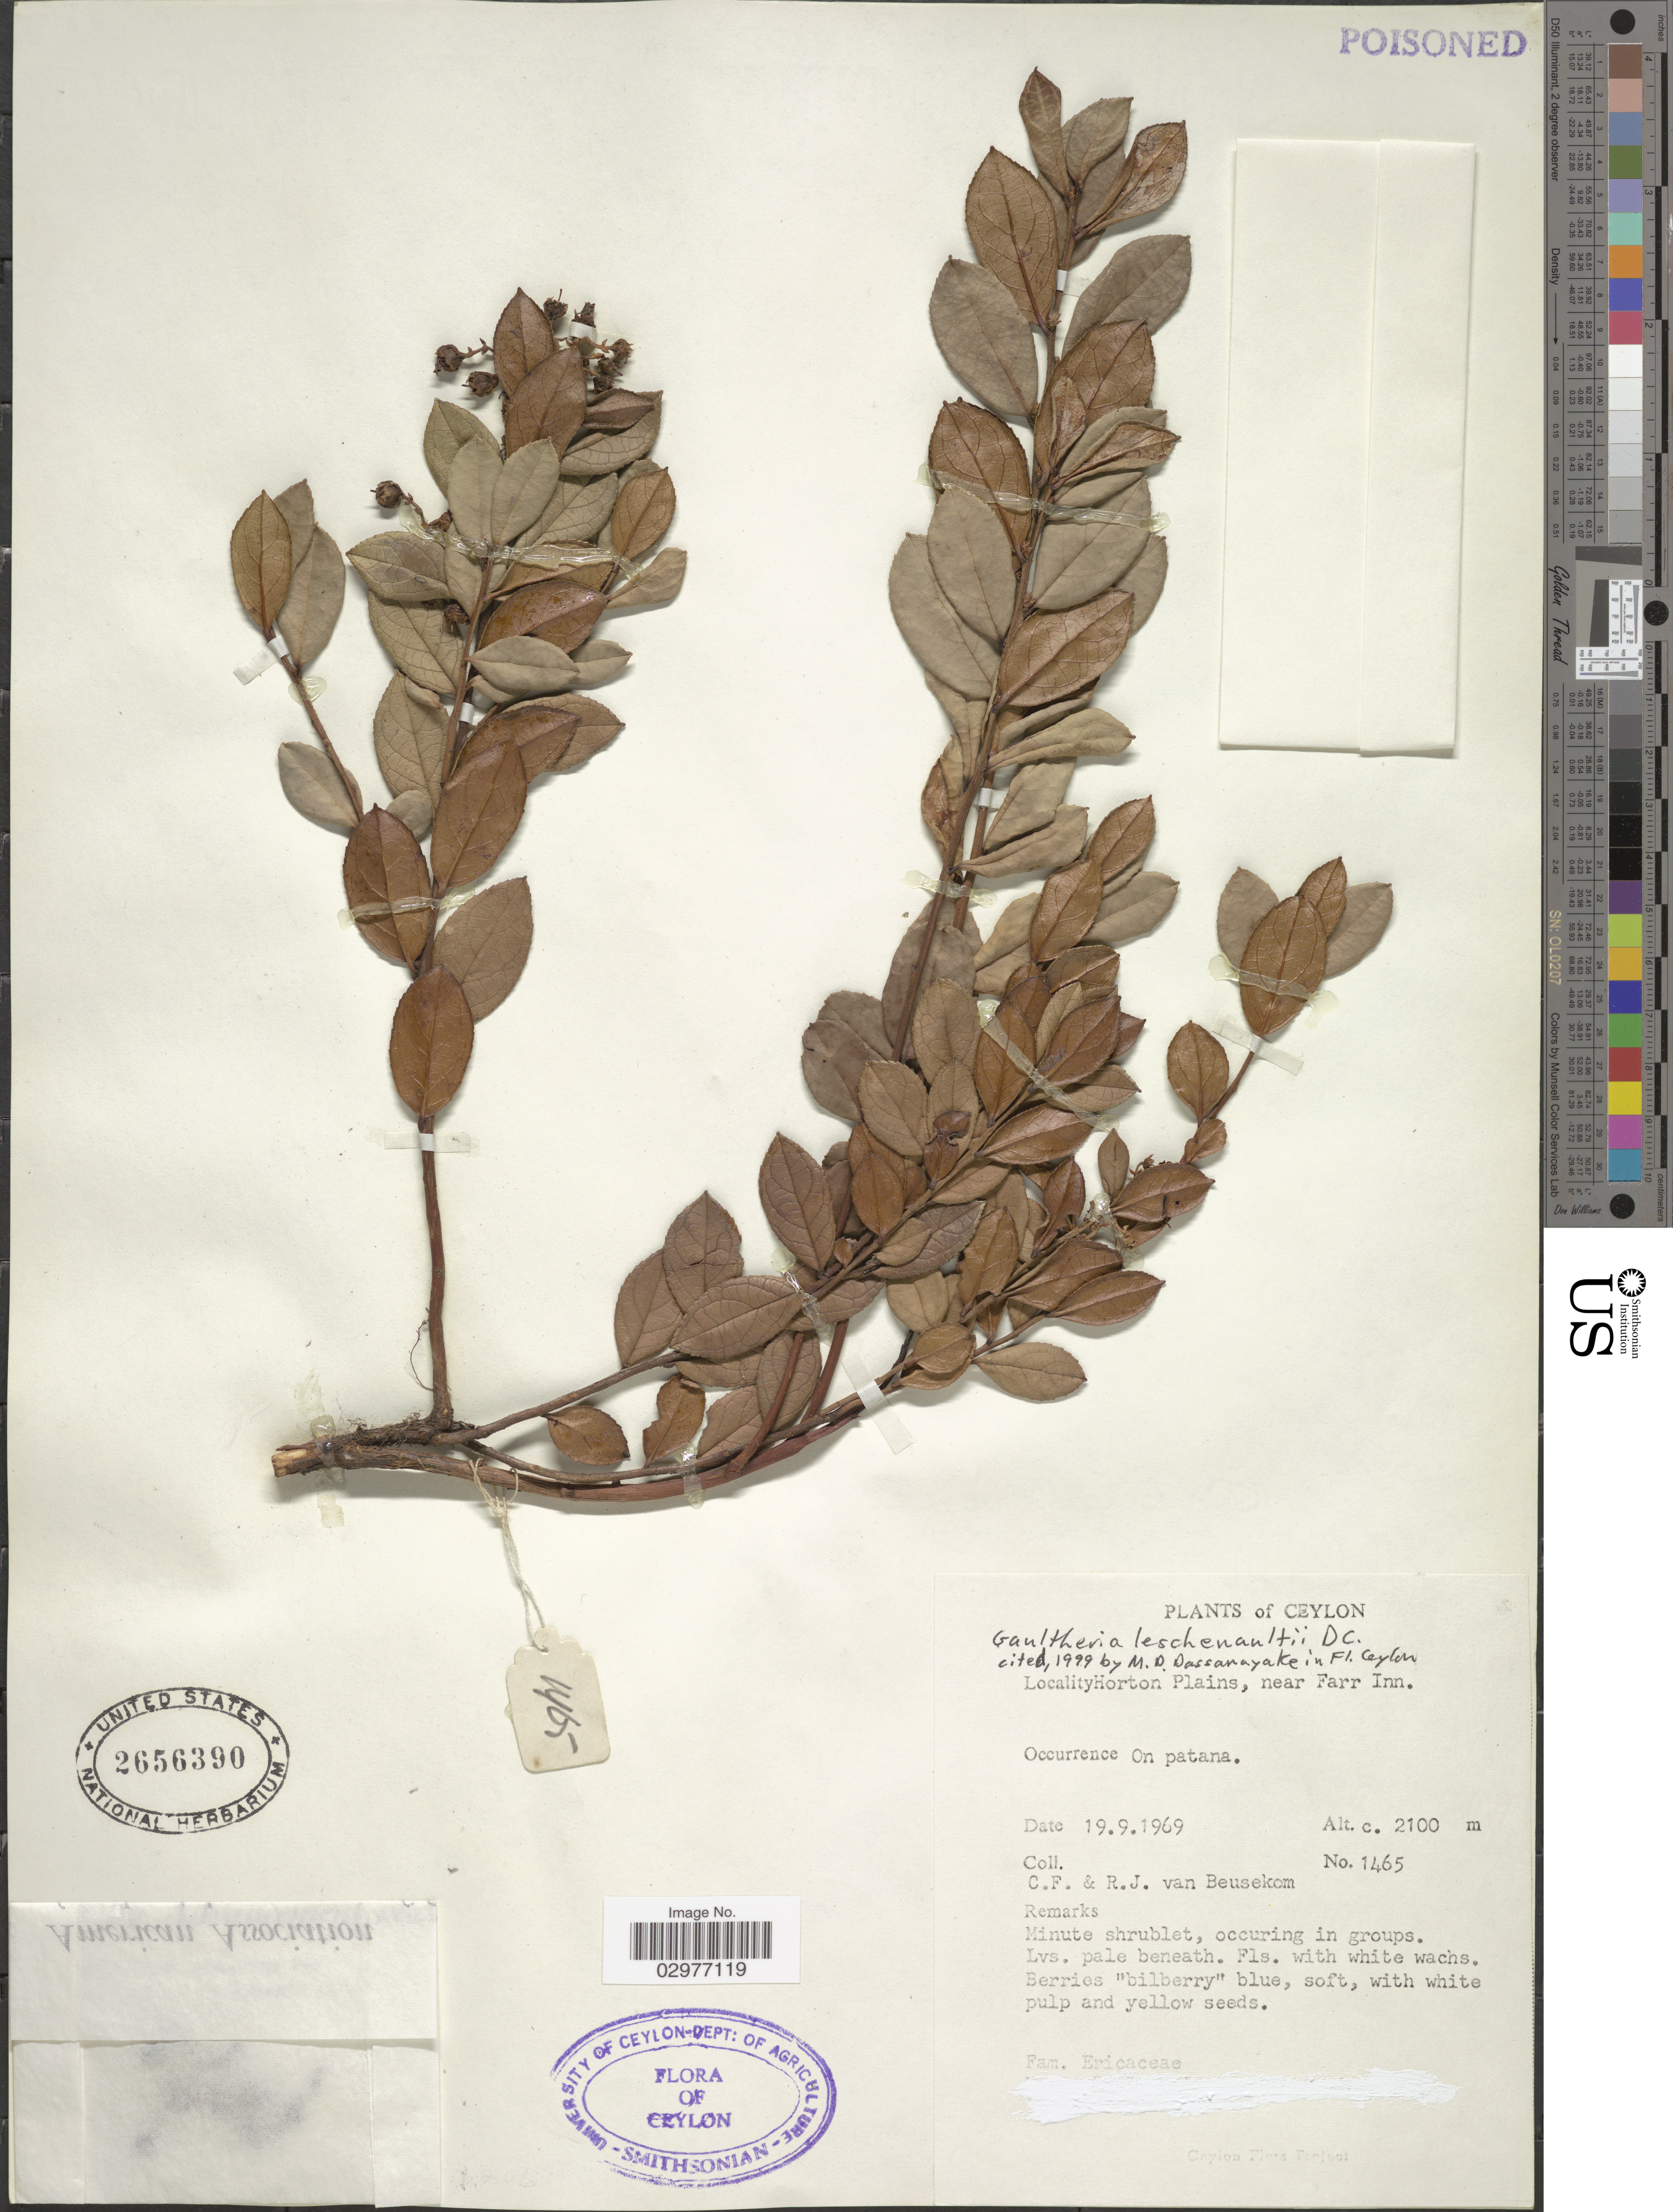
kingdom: Plantae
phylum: Tracheophyta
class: Magnoliopsida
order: Ericales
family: Ericaceae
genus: Gaultheria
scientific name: Gaultheria leschenaultii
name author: DC.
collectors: C. F. Beusekom & R. Van Beusekom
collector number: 1465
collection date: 1969-09-19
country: Sri Lanka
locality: Ceylon. Horton Plains, near Farr Inn.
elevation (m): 2100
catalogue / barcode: US 2656390